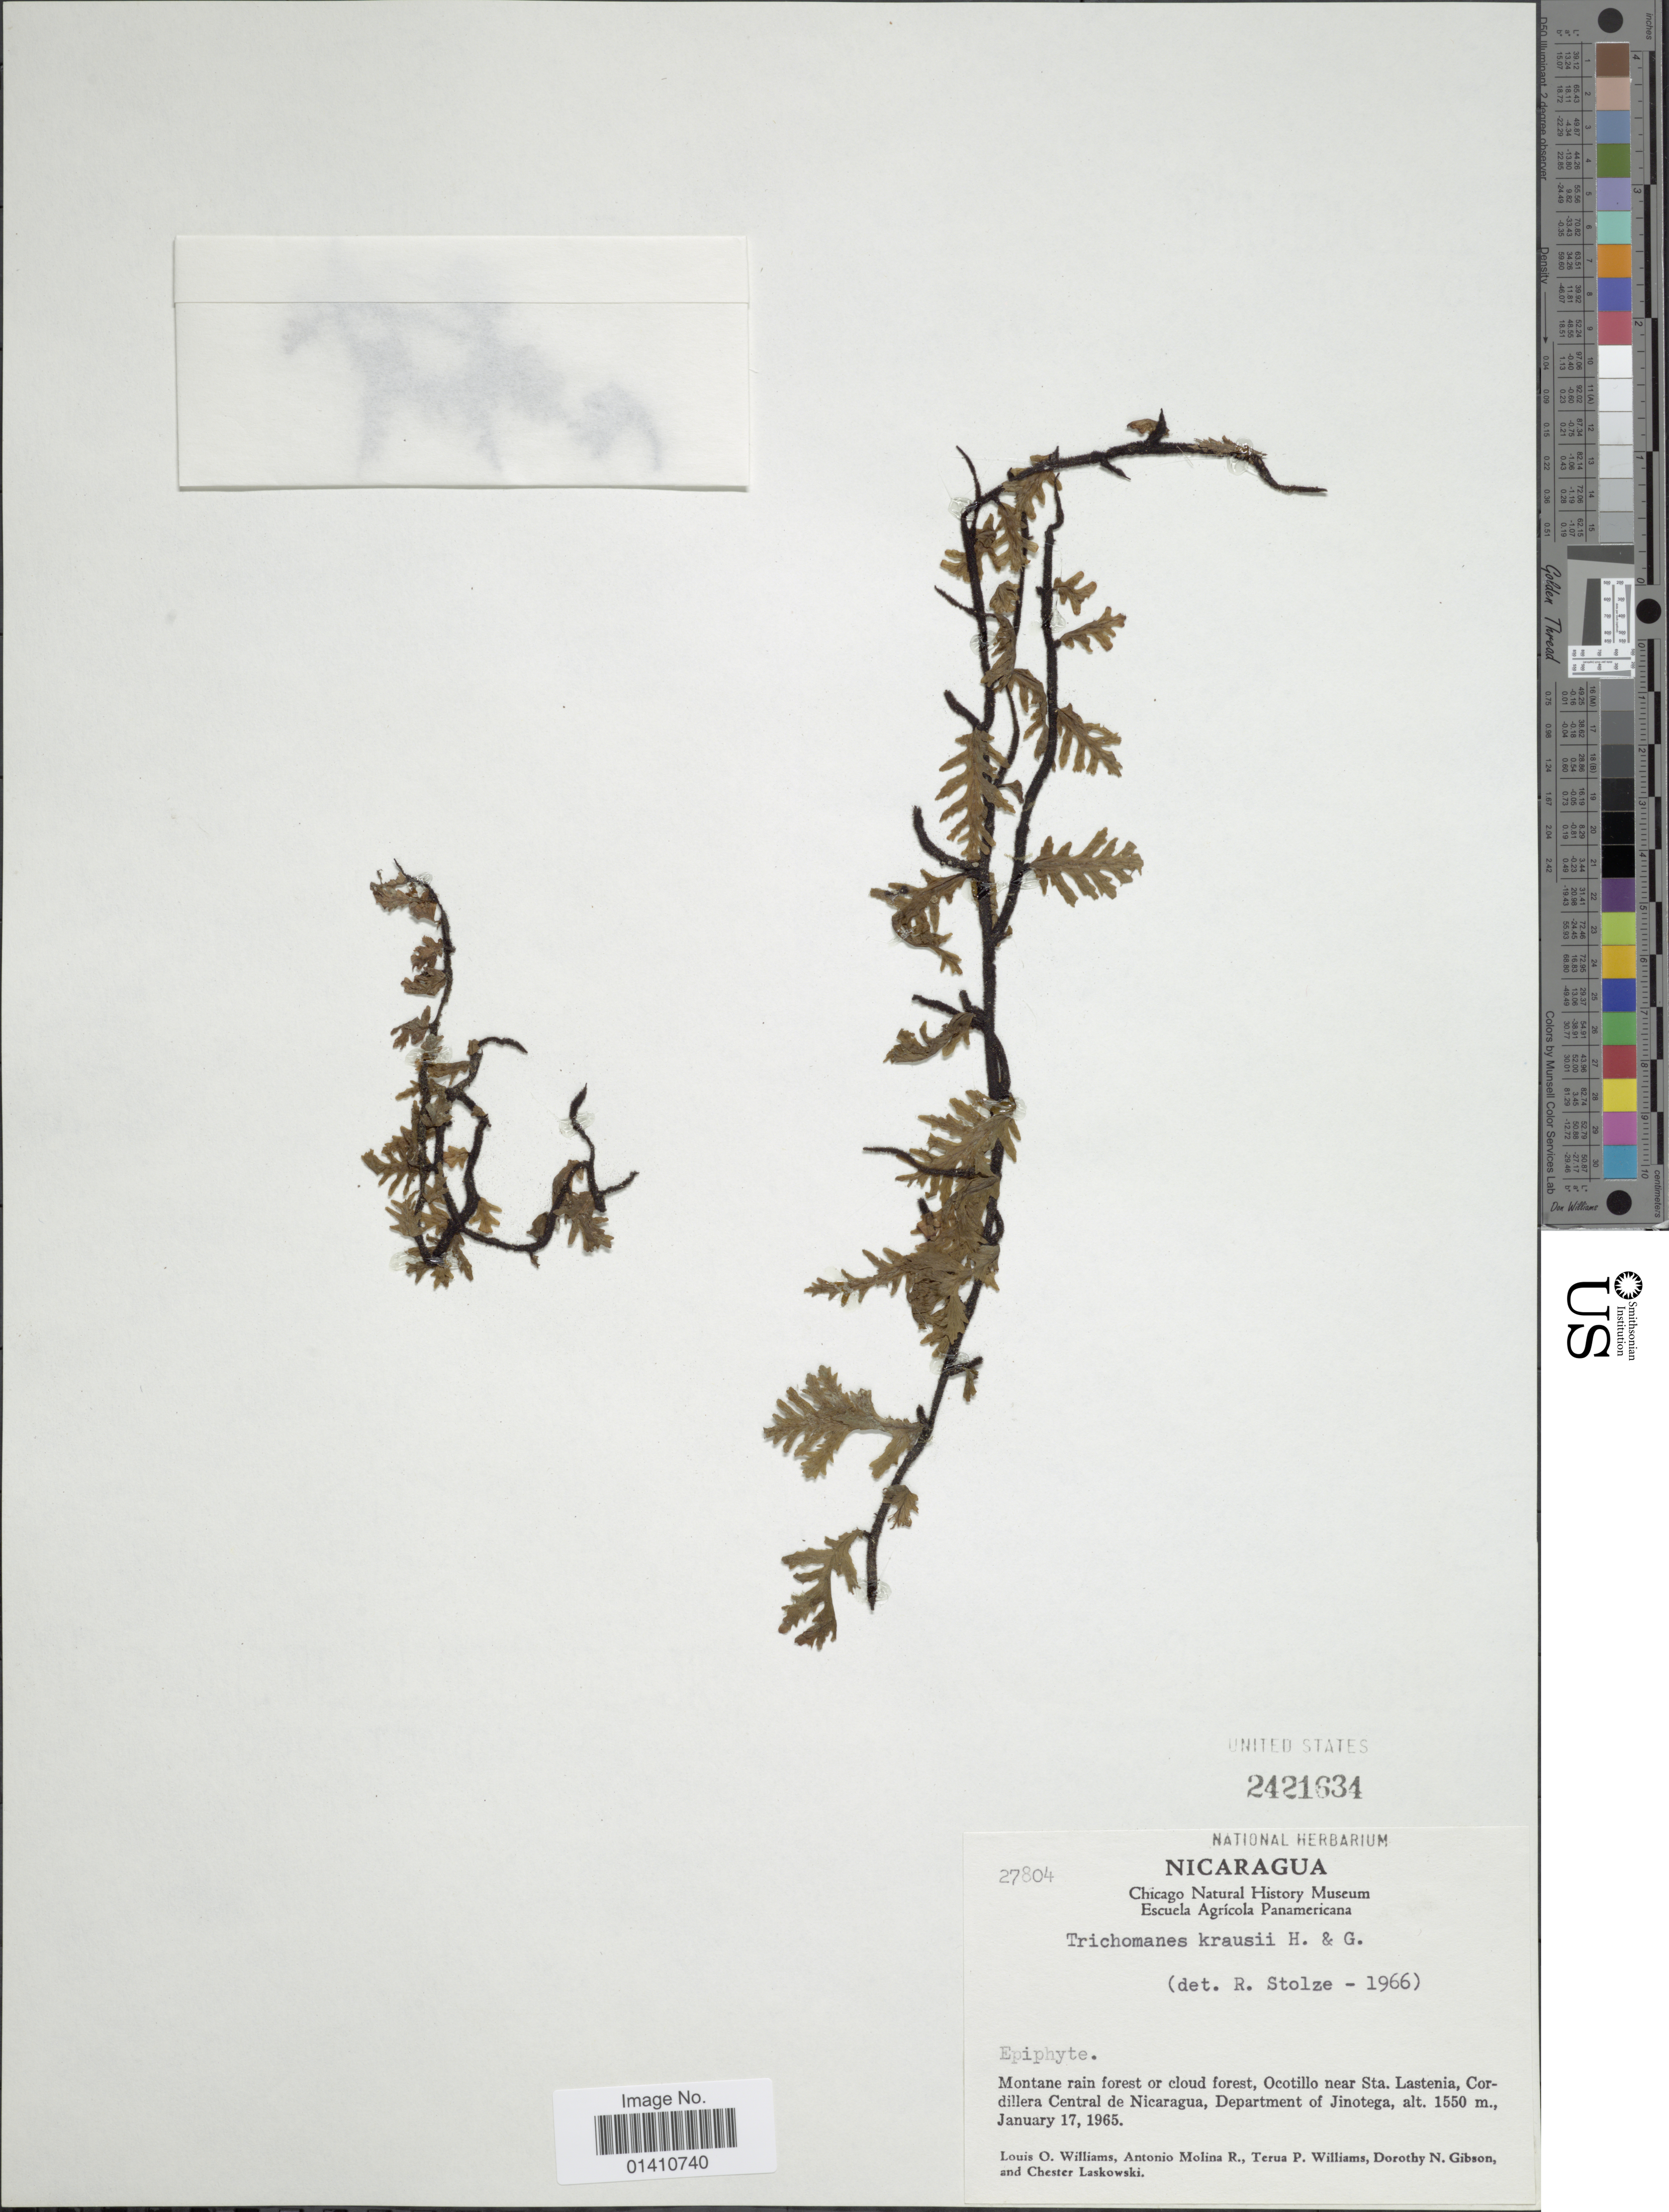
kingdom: Plantae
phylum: Tracheophyta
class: Polypodiopsida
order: Hymenophyllales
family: Hymenophyllaceae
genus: Didymoglossum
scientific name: Didymoglossum kraussii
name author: (Hook. & Grev.) C. Presl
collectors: L. O. Williams, A. Molina R., T. P. Williams, D. N. Gibson & C. Laskowski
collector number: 27804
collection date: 1965-01-17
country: Nicaragua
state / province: Jinotega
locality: Montane rain forest or cloud forest, Ocotillo near Sta. Lastenia, Cordillera Central de Nicaragua, Department of Jinotega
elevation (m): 1550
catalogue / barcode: US 2421634